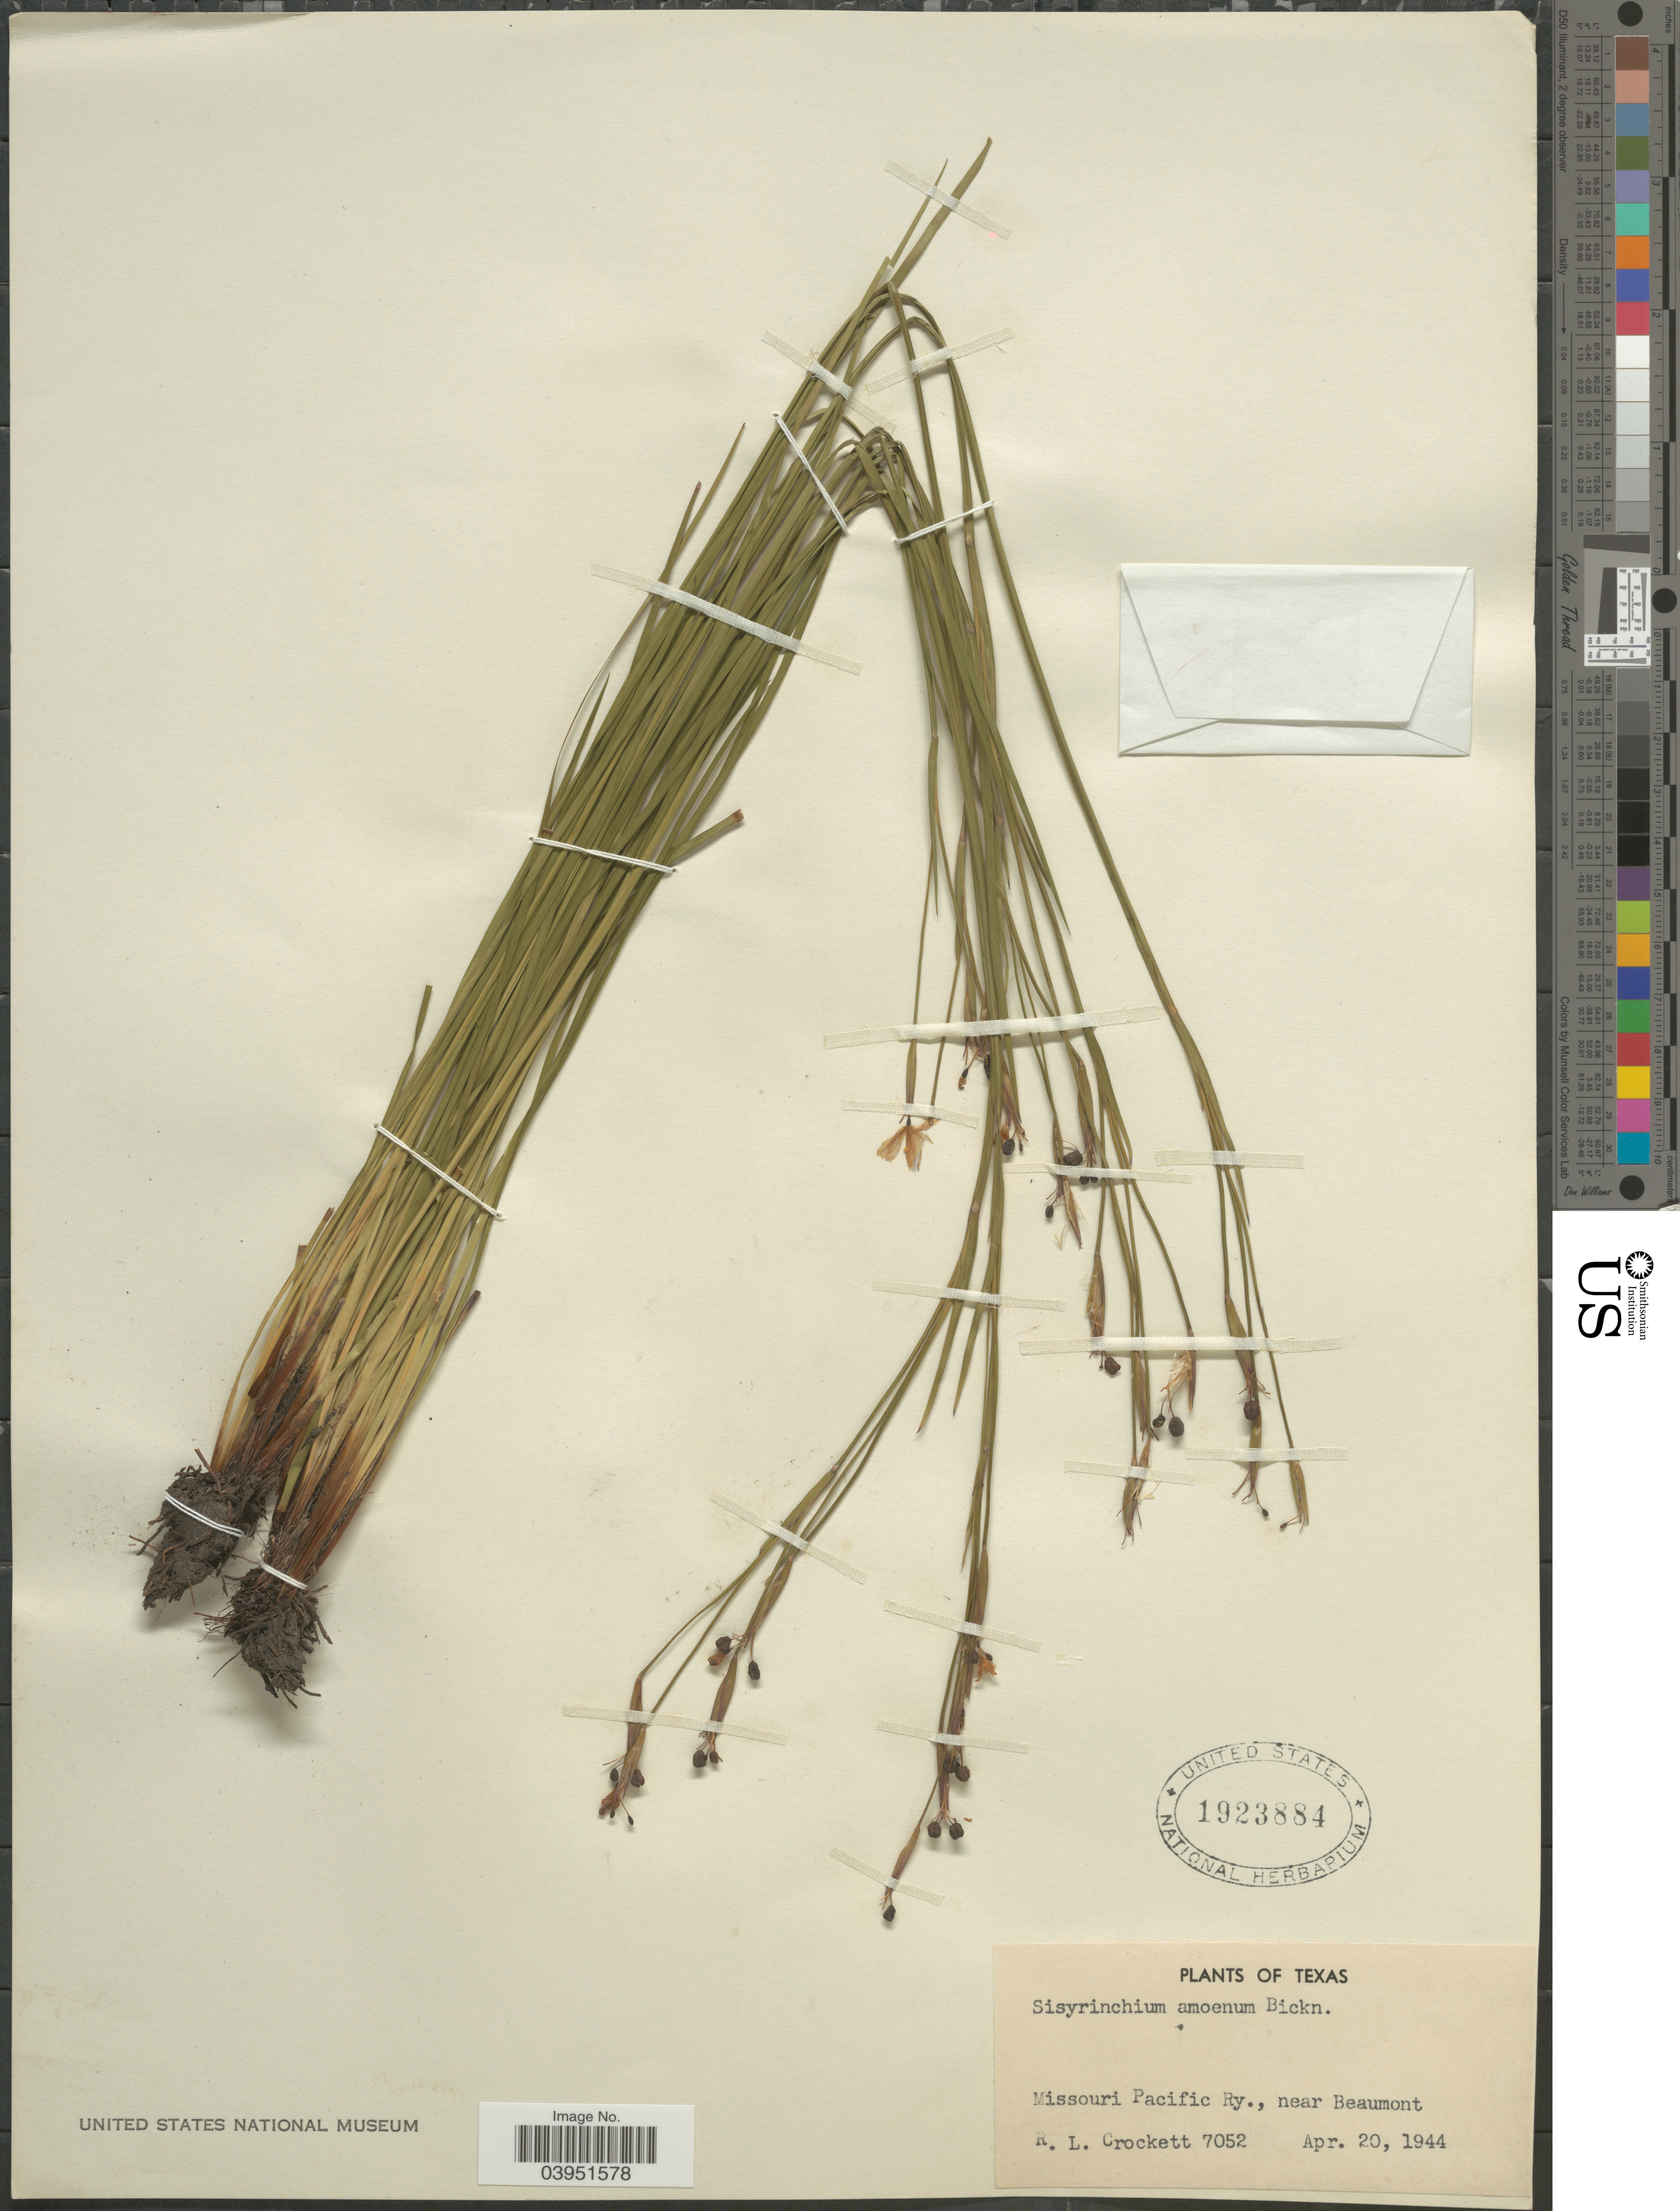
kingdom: Plantae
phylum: Tracheophyta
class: Liliopsida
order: Asparagales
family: Iridaceae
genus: Sisyrinchium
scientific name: Sisyrinchium pruinosum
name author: E.P. Bicknell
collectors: R. Crockett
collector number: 7052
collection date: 1944-04-20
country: United States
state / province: Texas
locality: Missouri Pacific Ry., near Beaumont.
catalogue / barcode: US 1923884